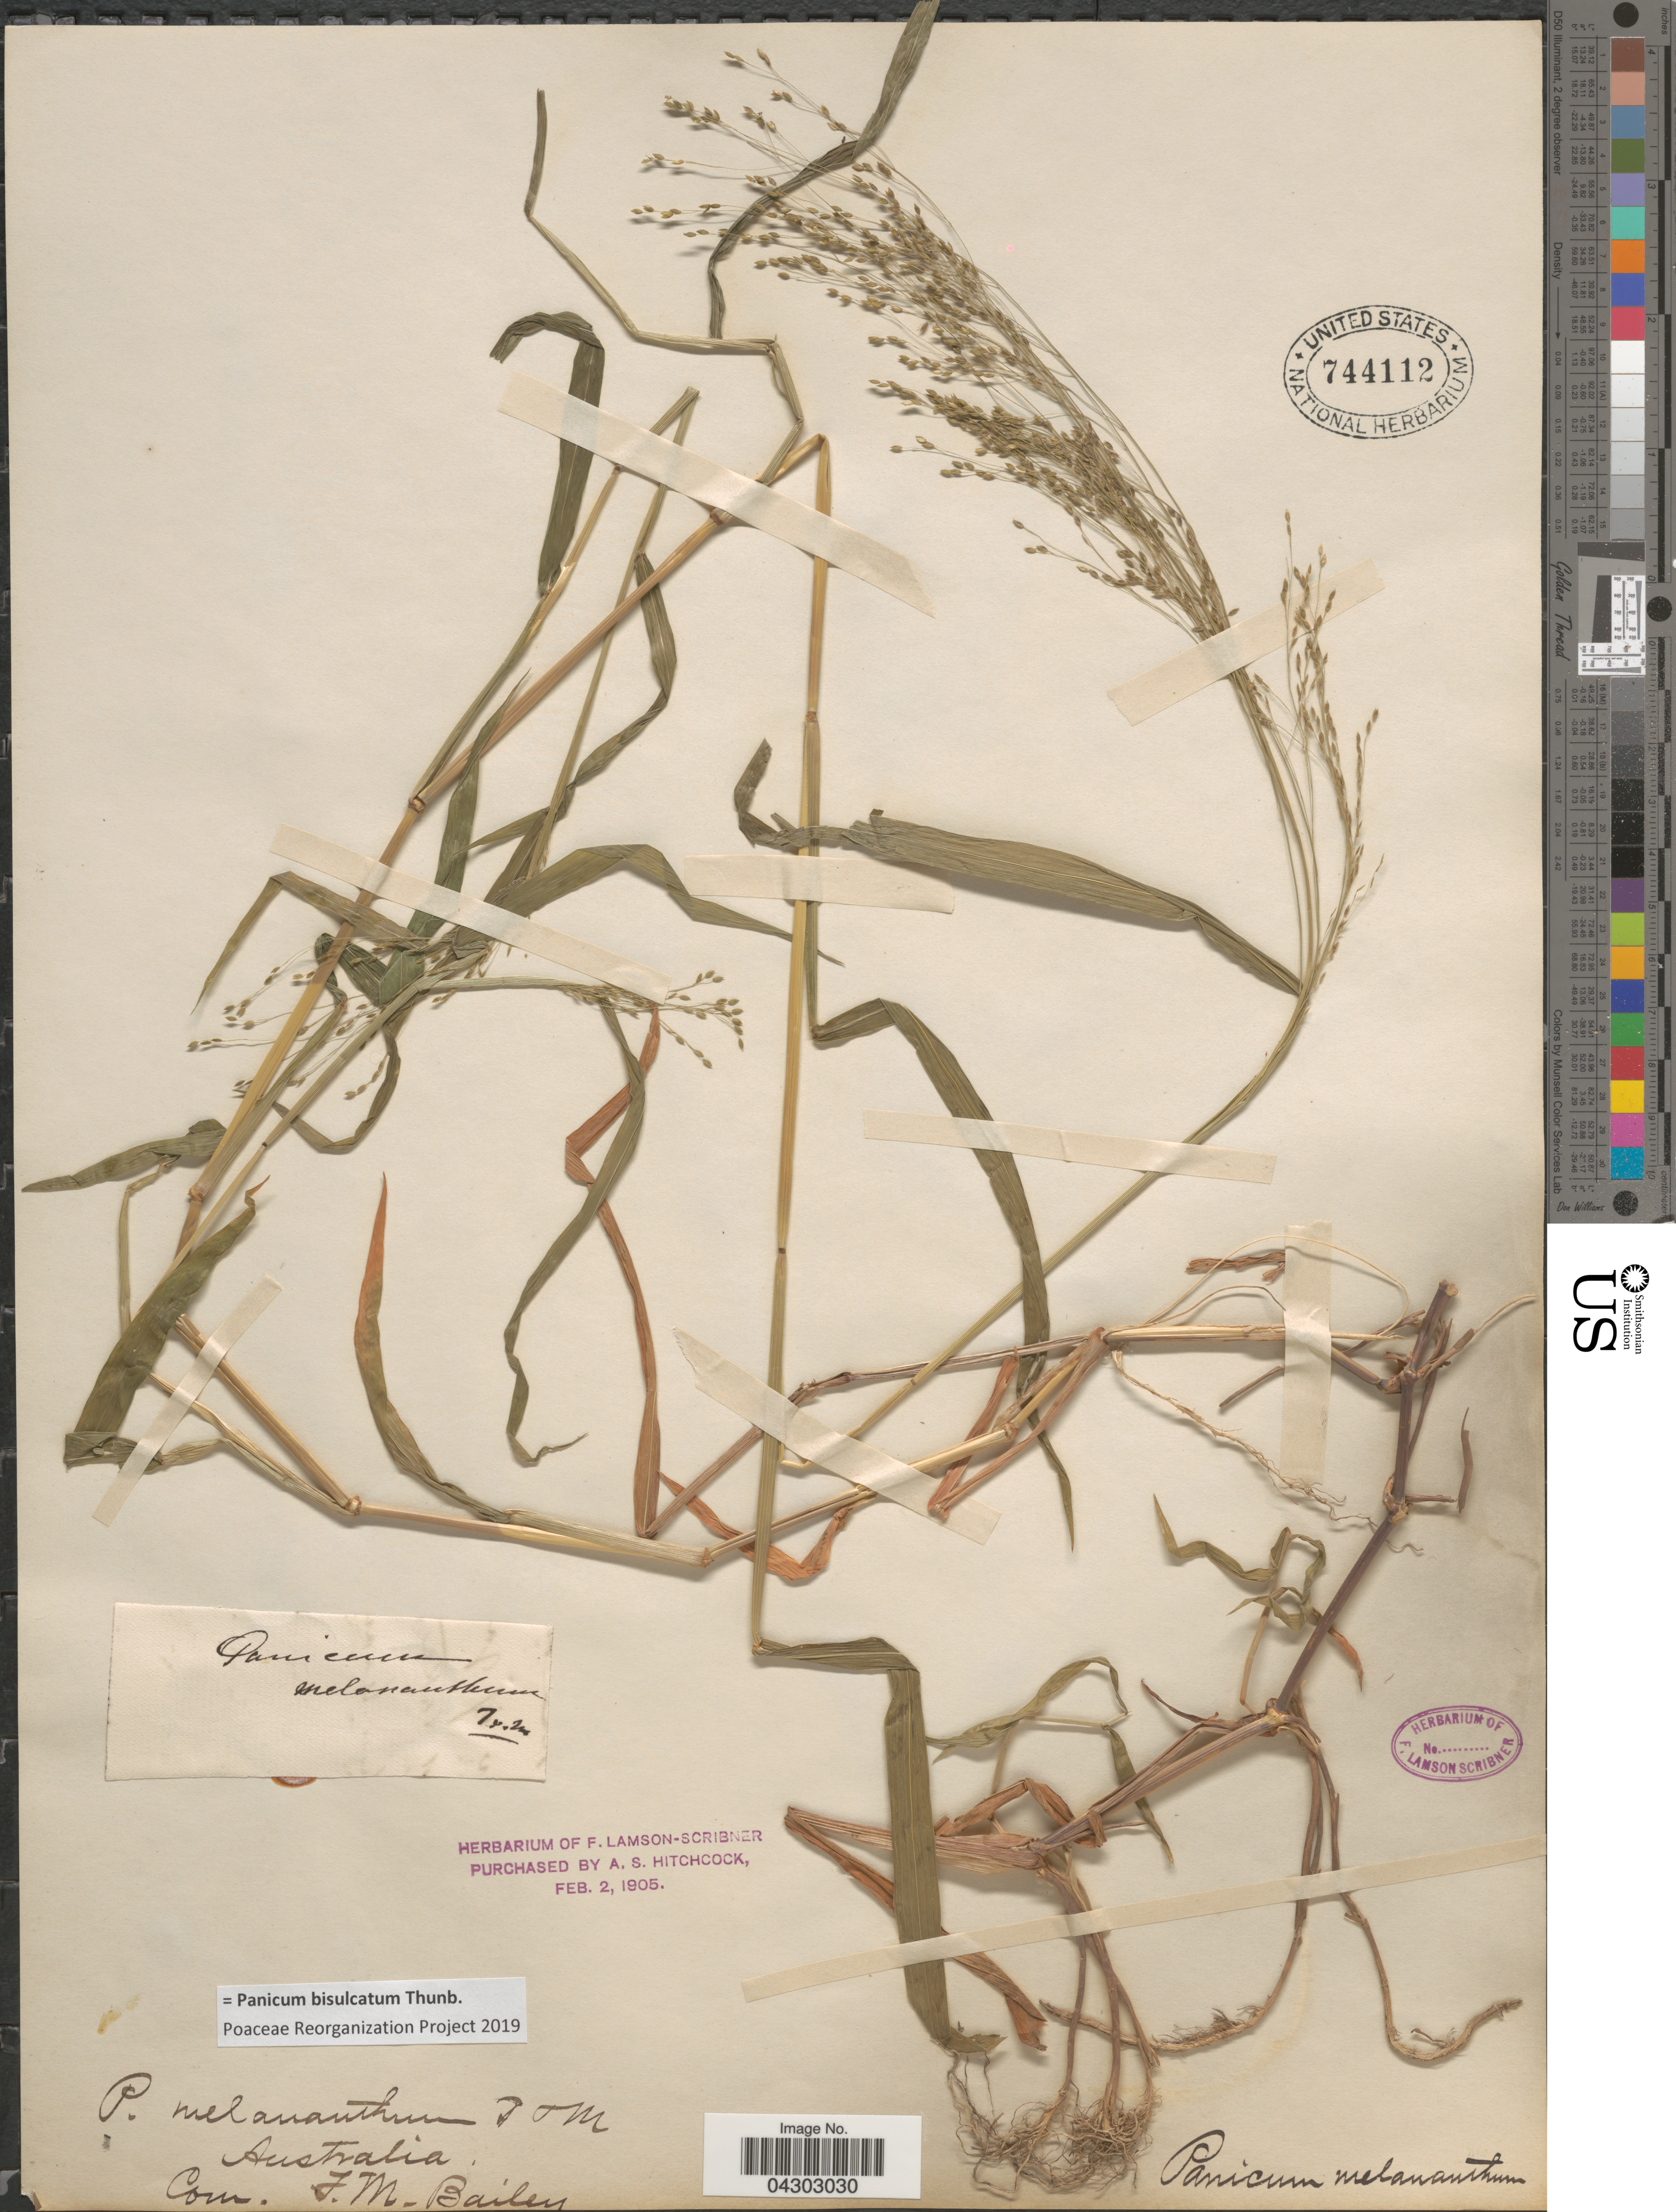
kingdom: Plantae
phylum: Tracheophyta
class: Liliopsida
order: Poales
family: Poaceae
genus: Panicum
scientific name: Panicum bisulcatum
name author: Thunb.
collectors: ex herb. F. Lamson Scribner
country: Australia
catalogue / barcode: US 744112